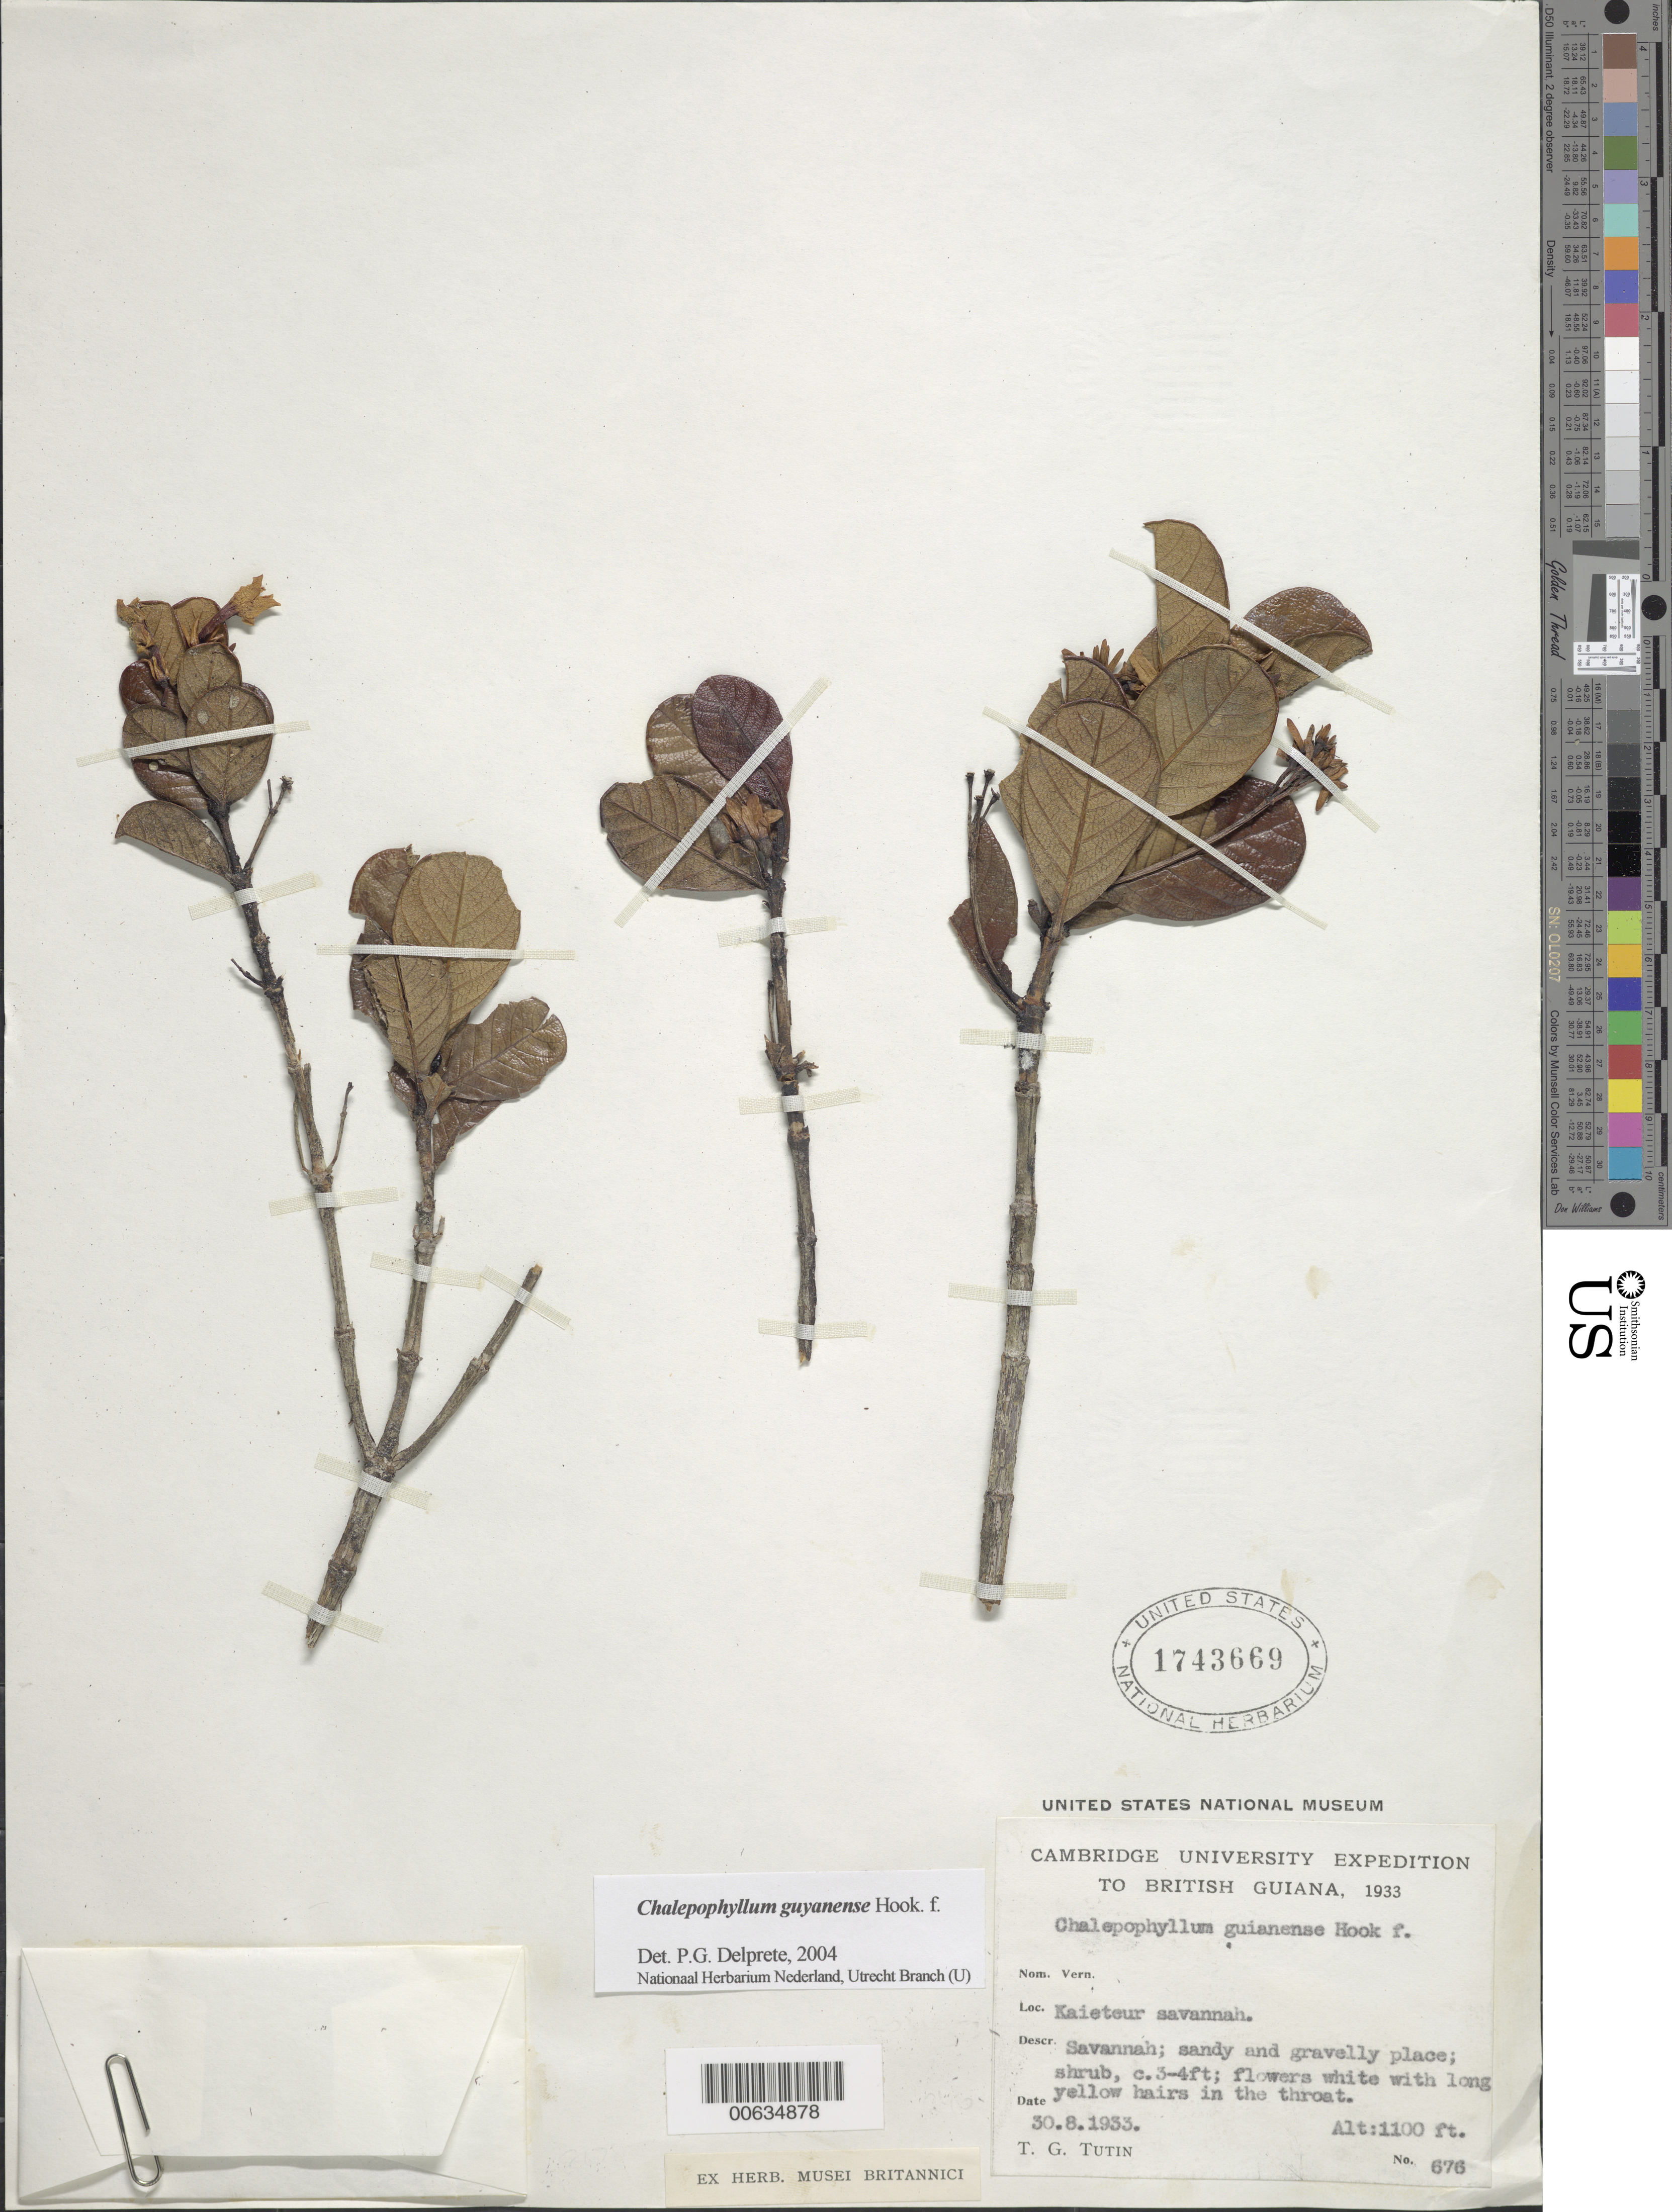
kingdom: Plantae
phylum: Tracheophyta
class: Magnoliopsida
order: Gentianales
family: Rubiaceae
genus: Chalepophyllum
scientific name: Chalepophyllum guianense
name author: Hook. f.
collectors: T. G. Tutin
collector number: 676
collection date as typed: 30-Aug-33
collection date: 1933-08-30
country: Guyana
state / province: Potaro-Siparuni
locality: Kaieteur Savanna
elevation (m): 335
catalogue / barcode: US 1743669